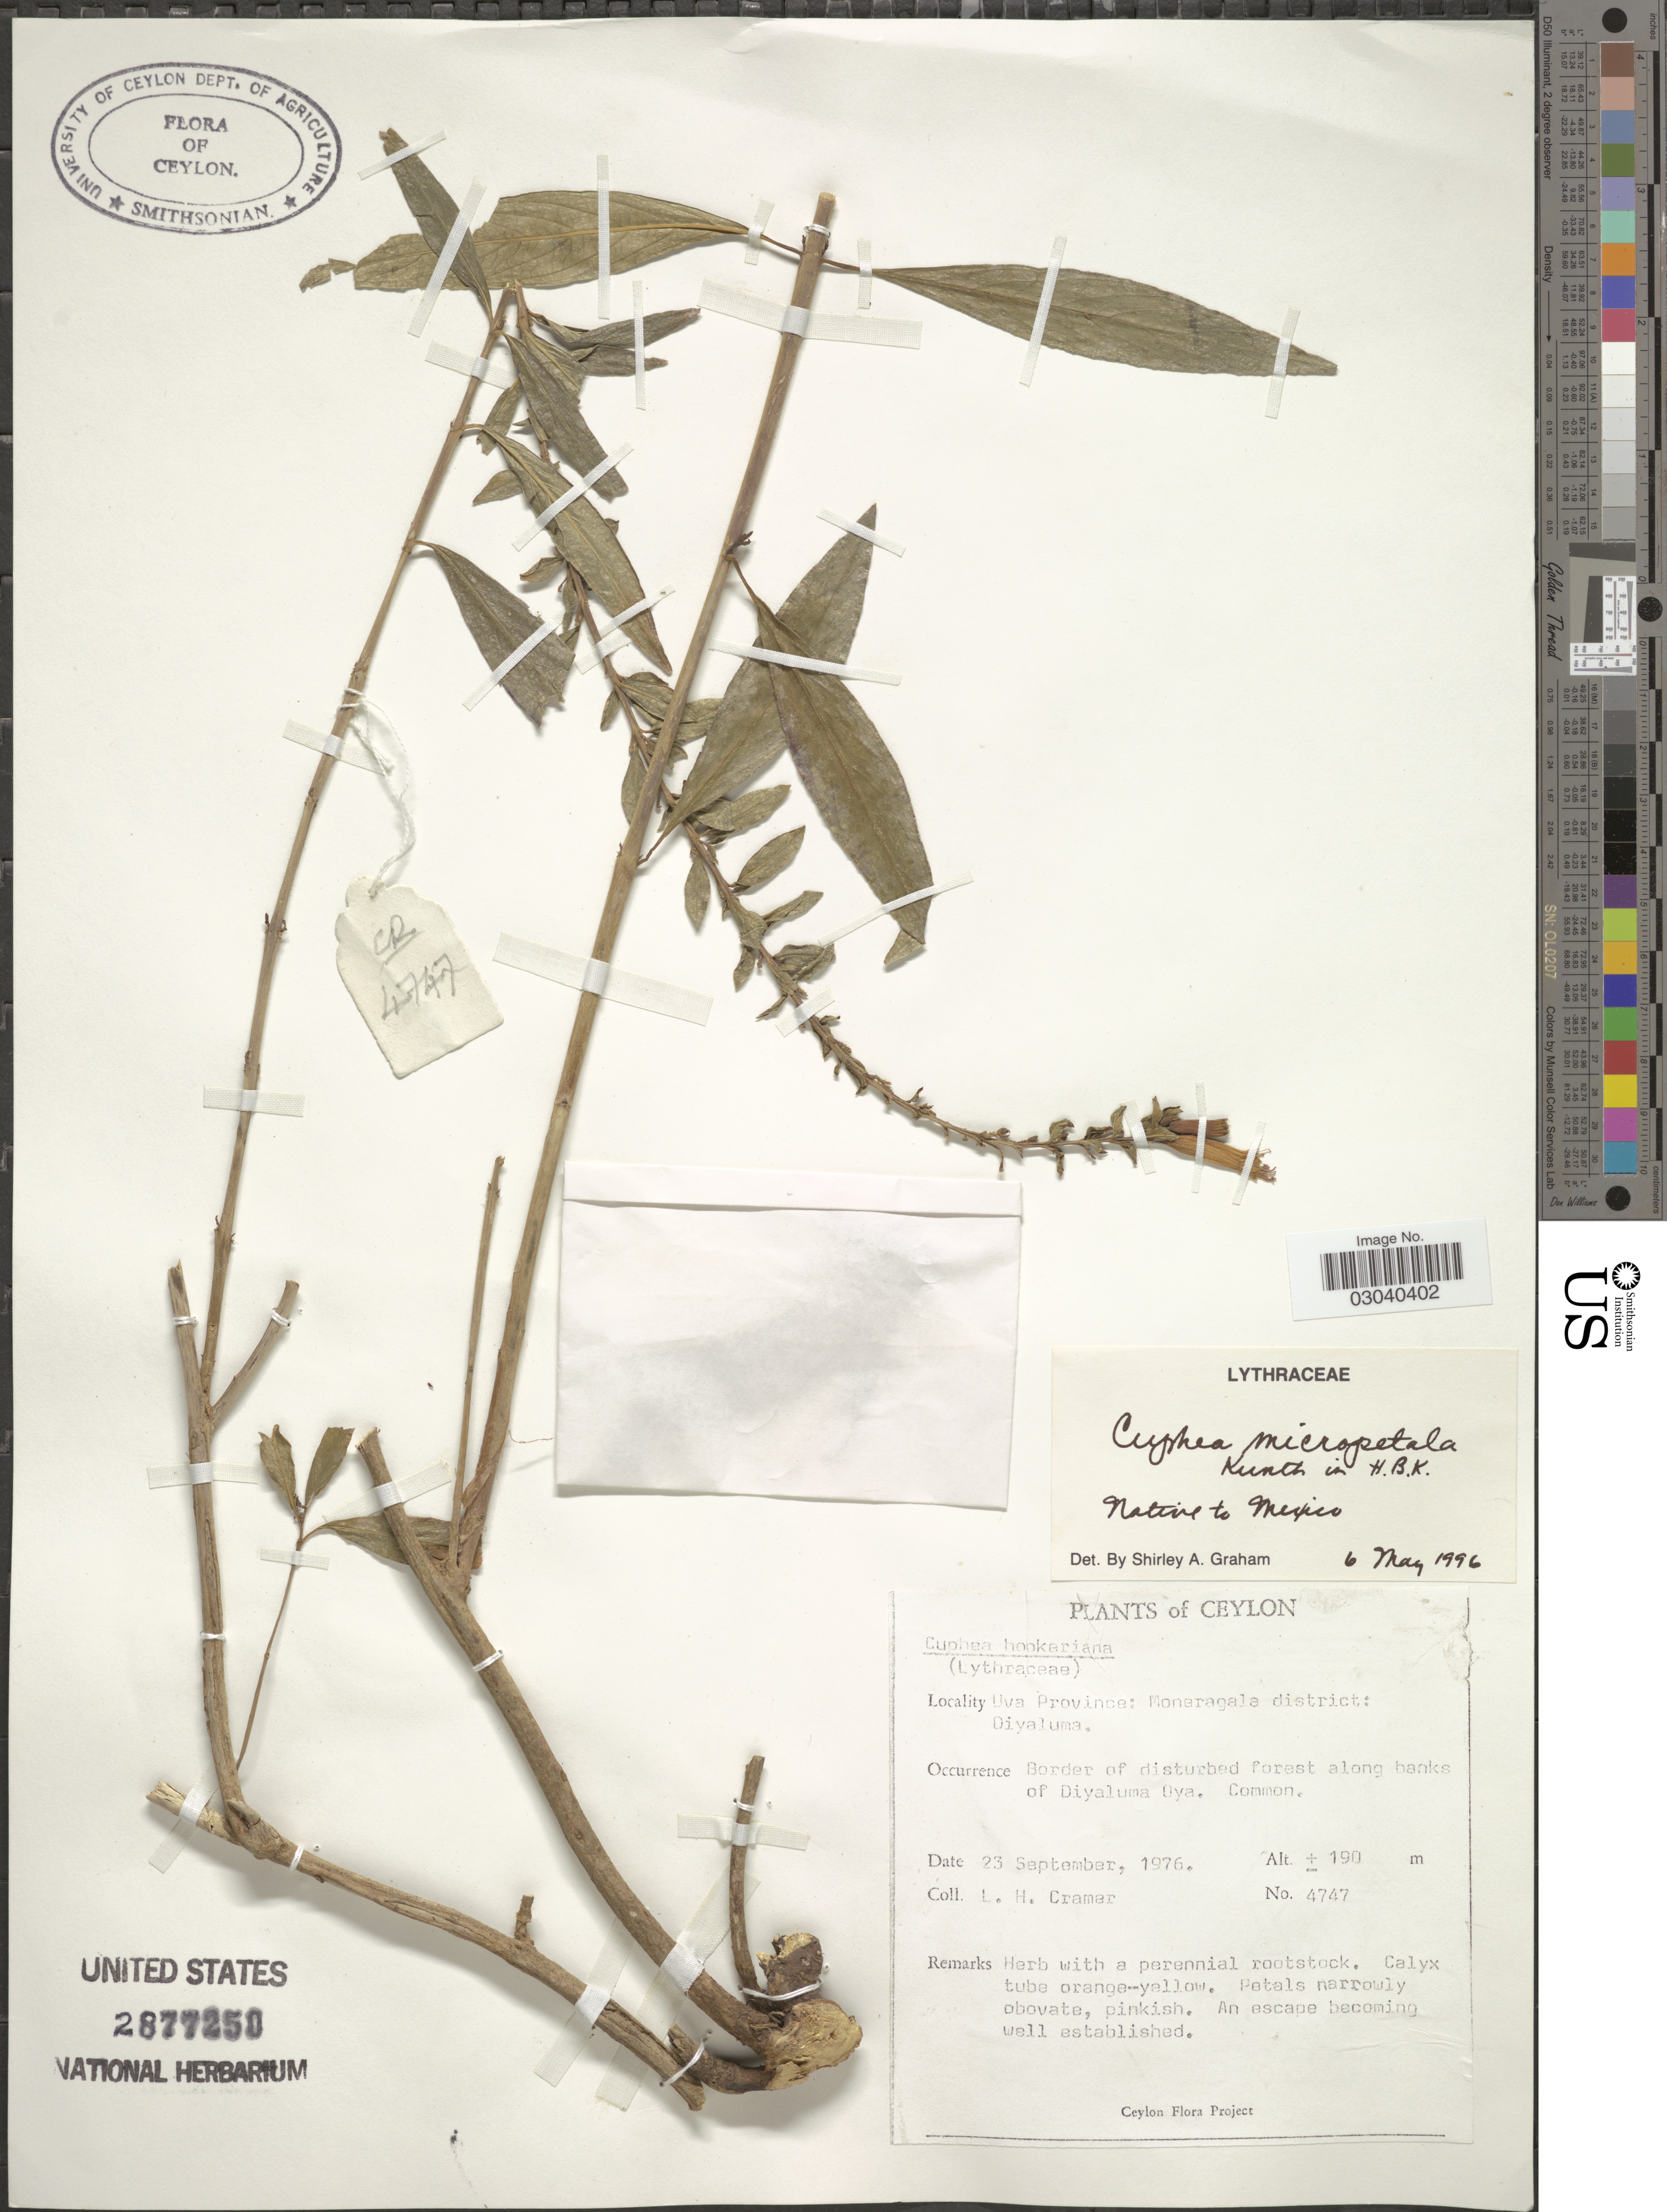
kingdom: Plantae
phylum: Tracheophyta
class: Magnoliopsida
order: Myrtales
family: Lythraceae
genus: Cuphea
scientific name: Cuphea micropetala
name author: Kunth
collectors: L. H. Cramer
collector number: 4747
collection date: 1976-09-23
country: Sri Lanka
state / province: Uva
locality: Ceylon. Moneragala district: Diyaluma. Along banks of Diyaluma Oya.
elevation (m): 190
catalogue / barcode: US 2877250